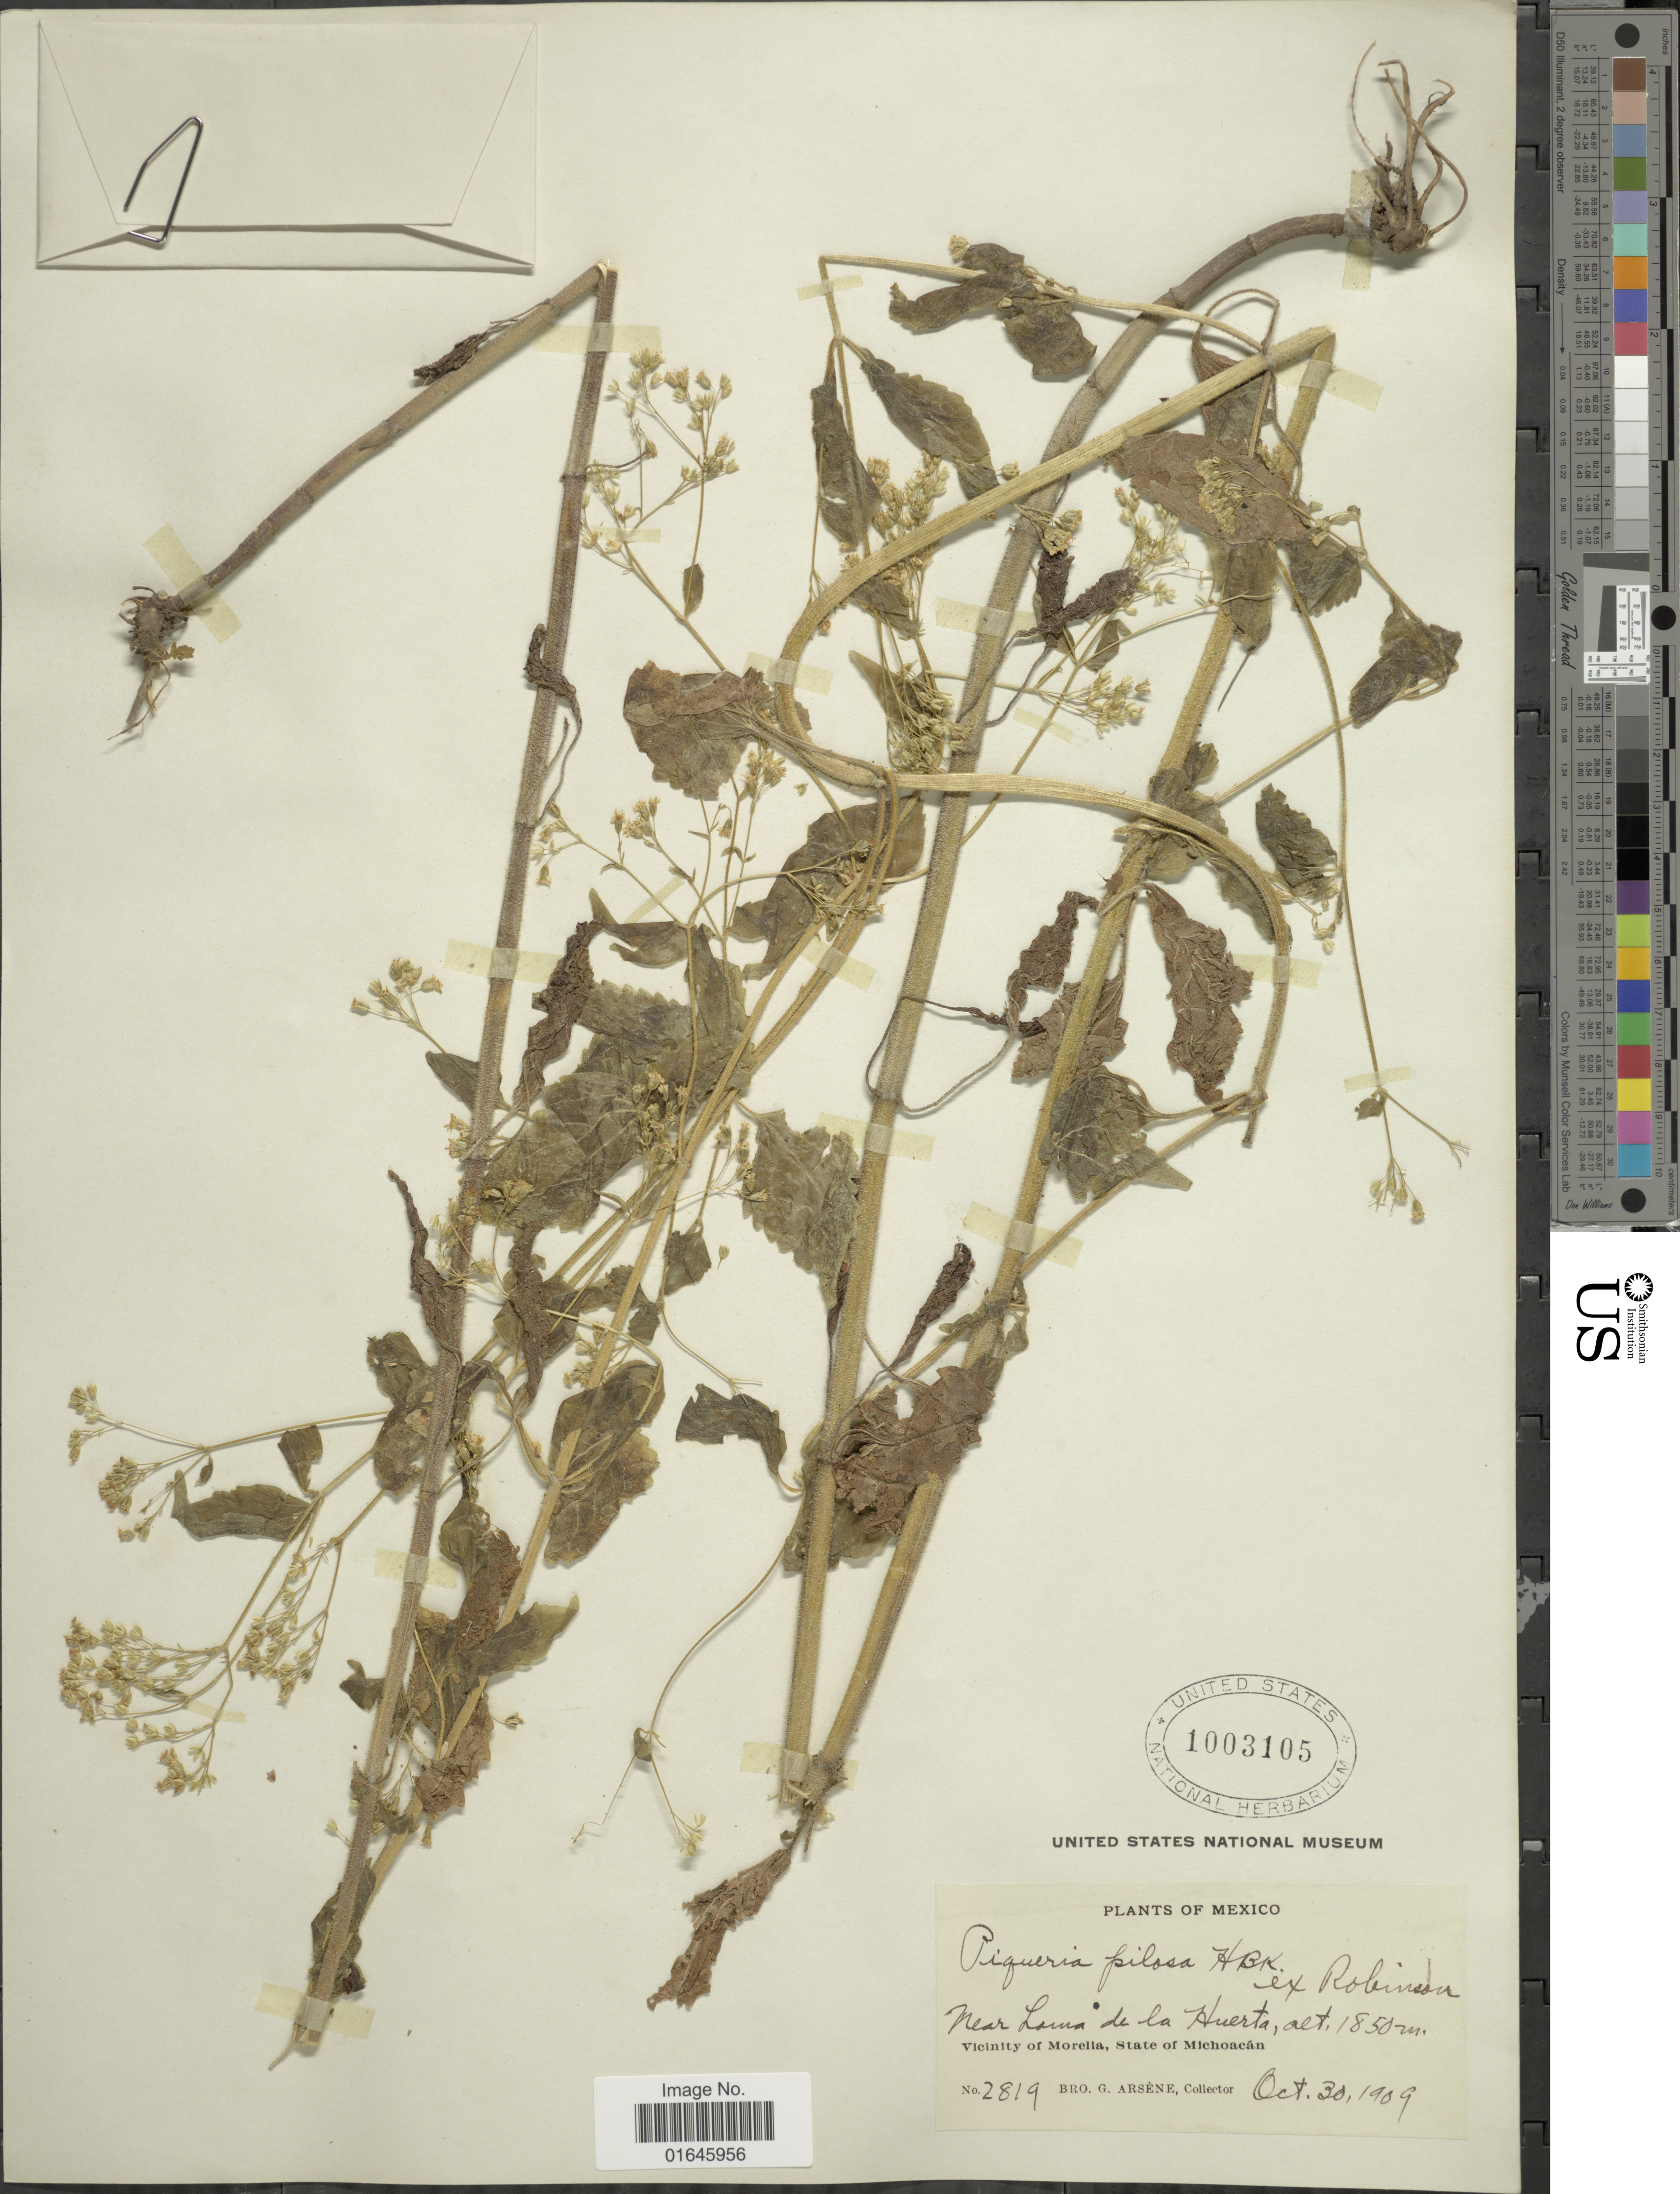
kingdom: Plantae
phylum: Tracheophyta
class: Magnoliopsida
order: Asterales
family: Asteraceae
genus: Piqueria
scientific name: Piqueria pilosa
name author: Kunth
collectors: Bro. G. Arsène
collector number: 2819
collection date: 1909-10-30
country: Mexico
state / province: Michoacán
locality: Near Laima de la Huerta, Vicinity of Morelia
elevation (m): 1850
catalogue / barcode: US 1003105